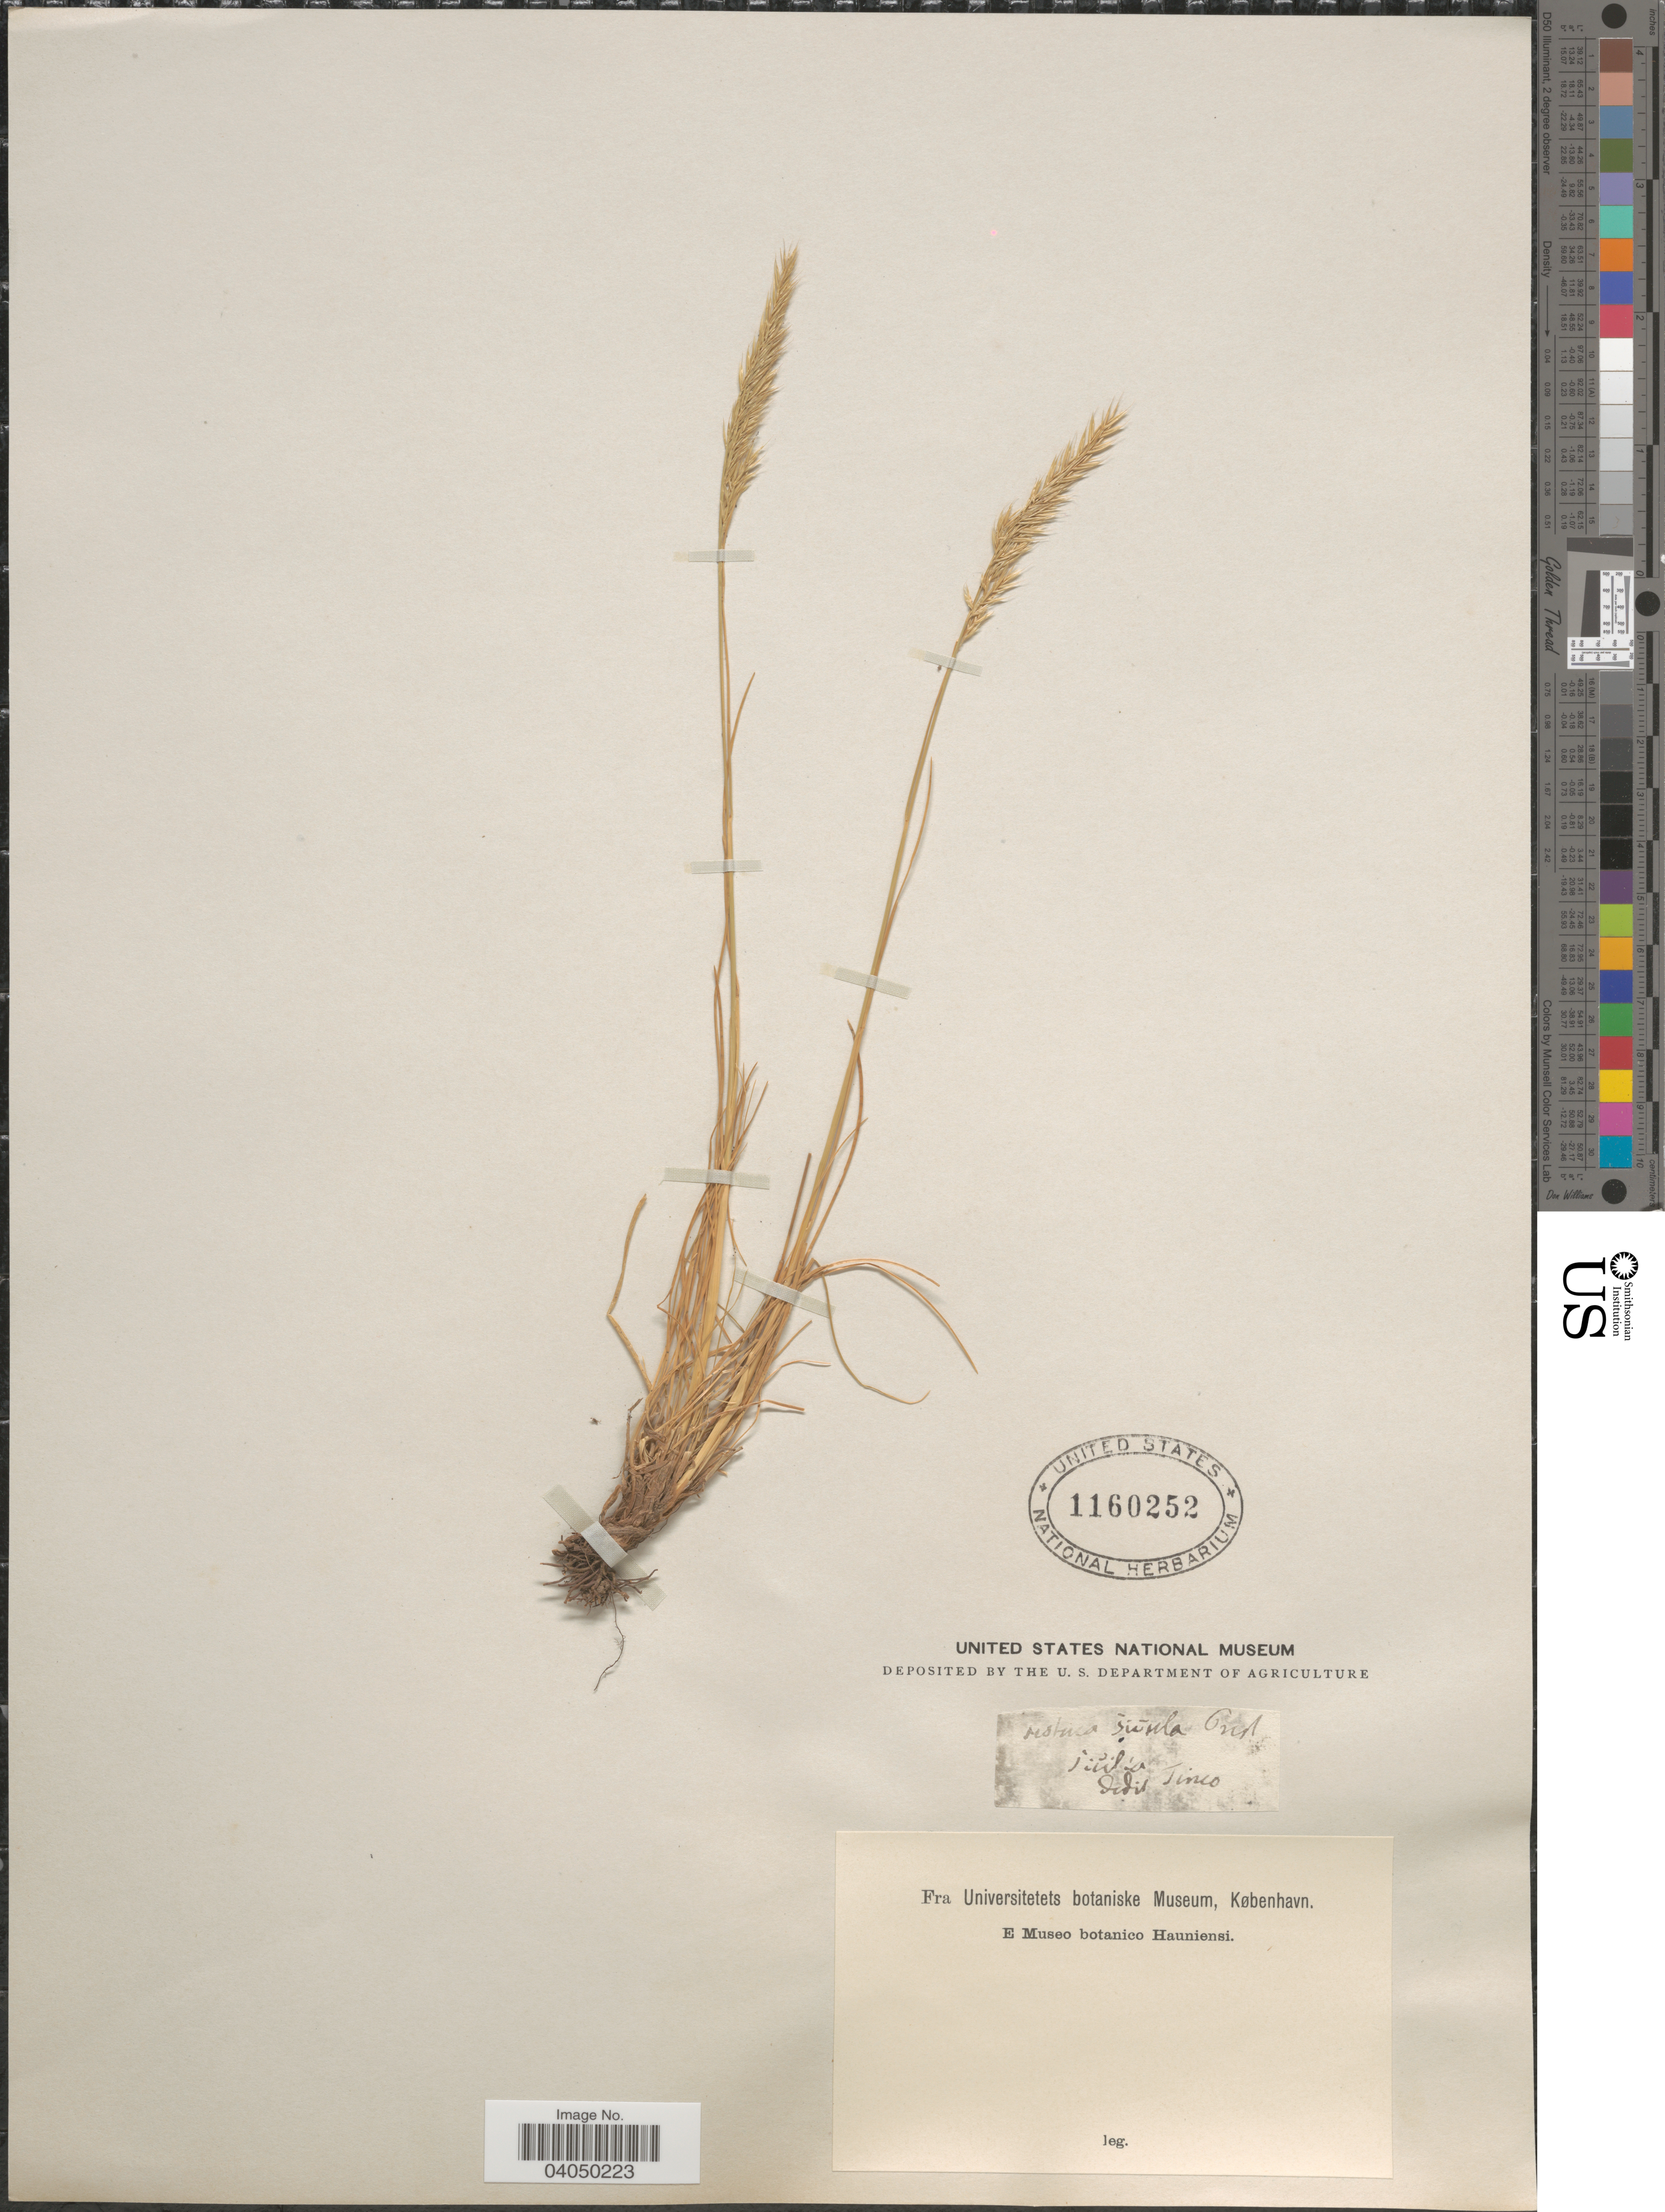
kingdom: Plantae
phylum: Tracheophyta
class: Liliopsida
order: Poales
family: Poaceae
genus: Festuca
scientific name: Festuca sicula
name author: C. Presl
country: Italy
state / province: Siciliana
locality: Sicilia.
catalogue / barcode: US 1160252